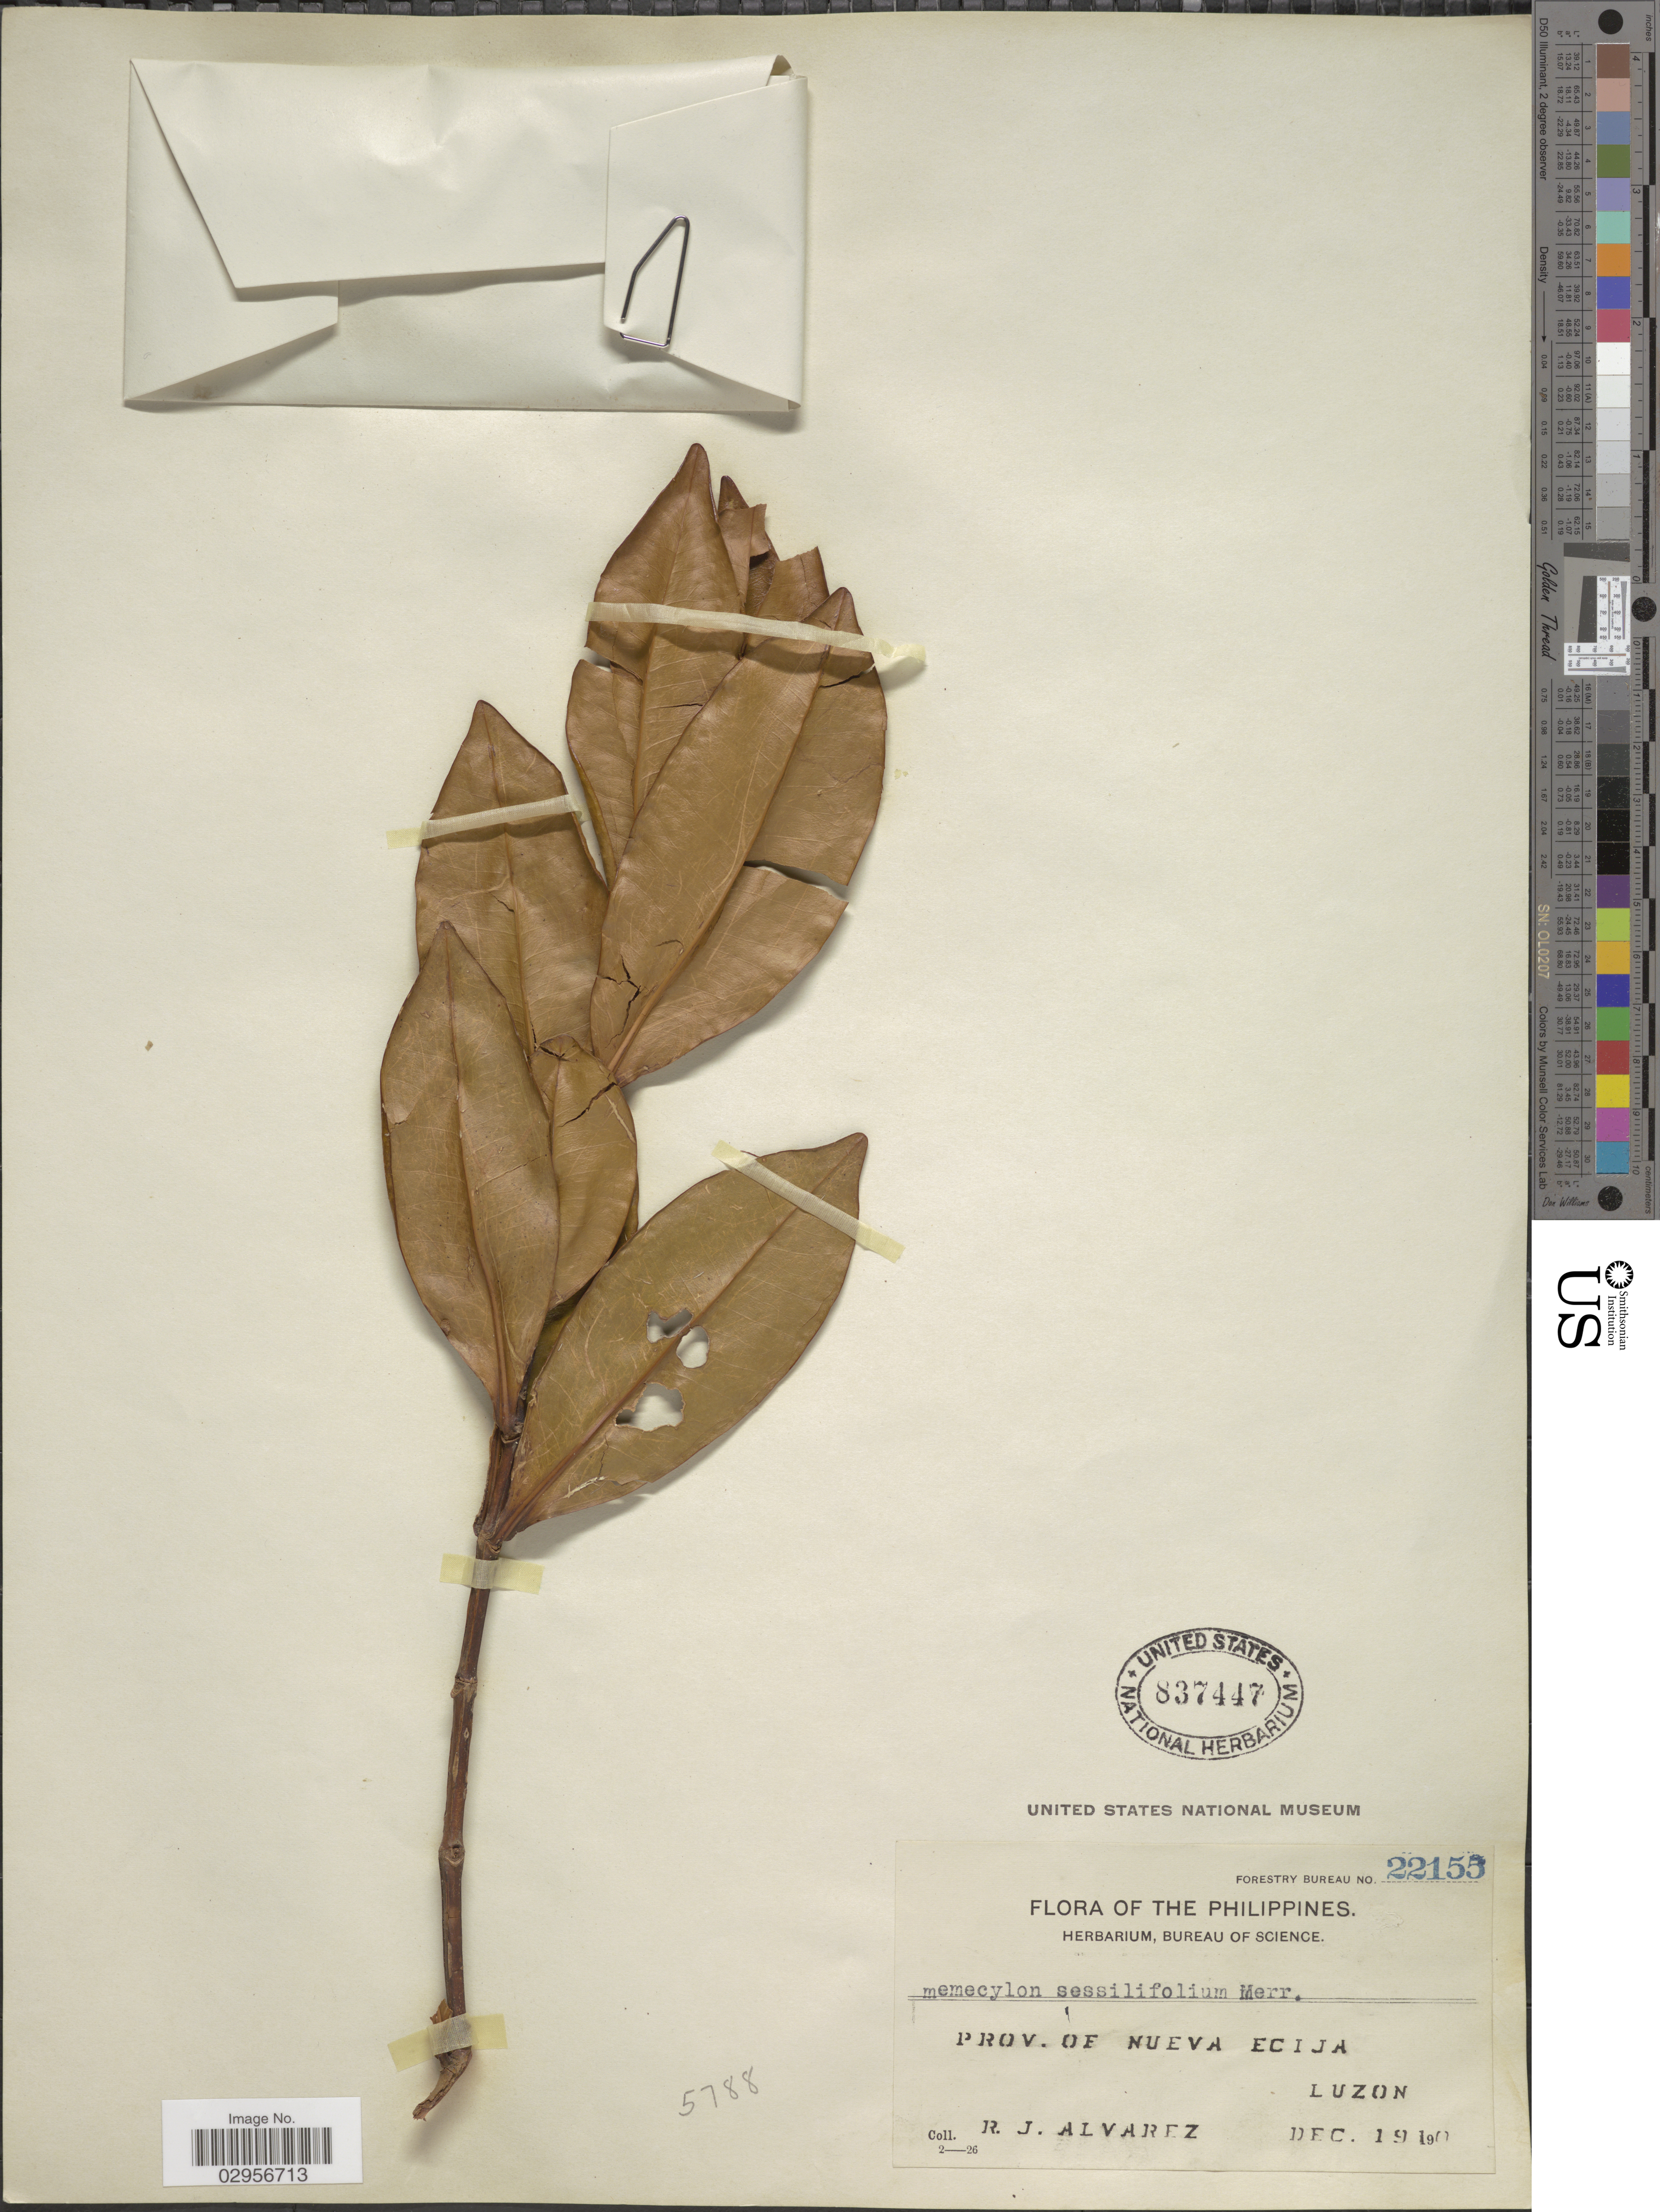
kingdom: Plantae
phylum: Tracheophyta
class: Magnoliopsida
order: Myrtales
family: Melastomataceae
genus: Memecylon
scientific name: Memecylon sessilifolium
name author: Merr.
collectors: R. Alvarez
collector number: Forestry Bureau 22155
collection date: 1910-12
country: Philippines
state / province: Central Luzon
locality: Prov. of Nueva Ecija, Luzon.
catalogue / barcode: US 837447